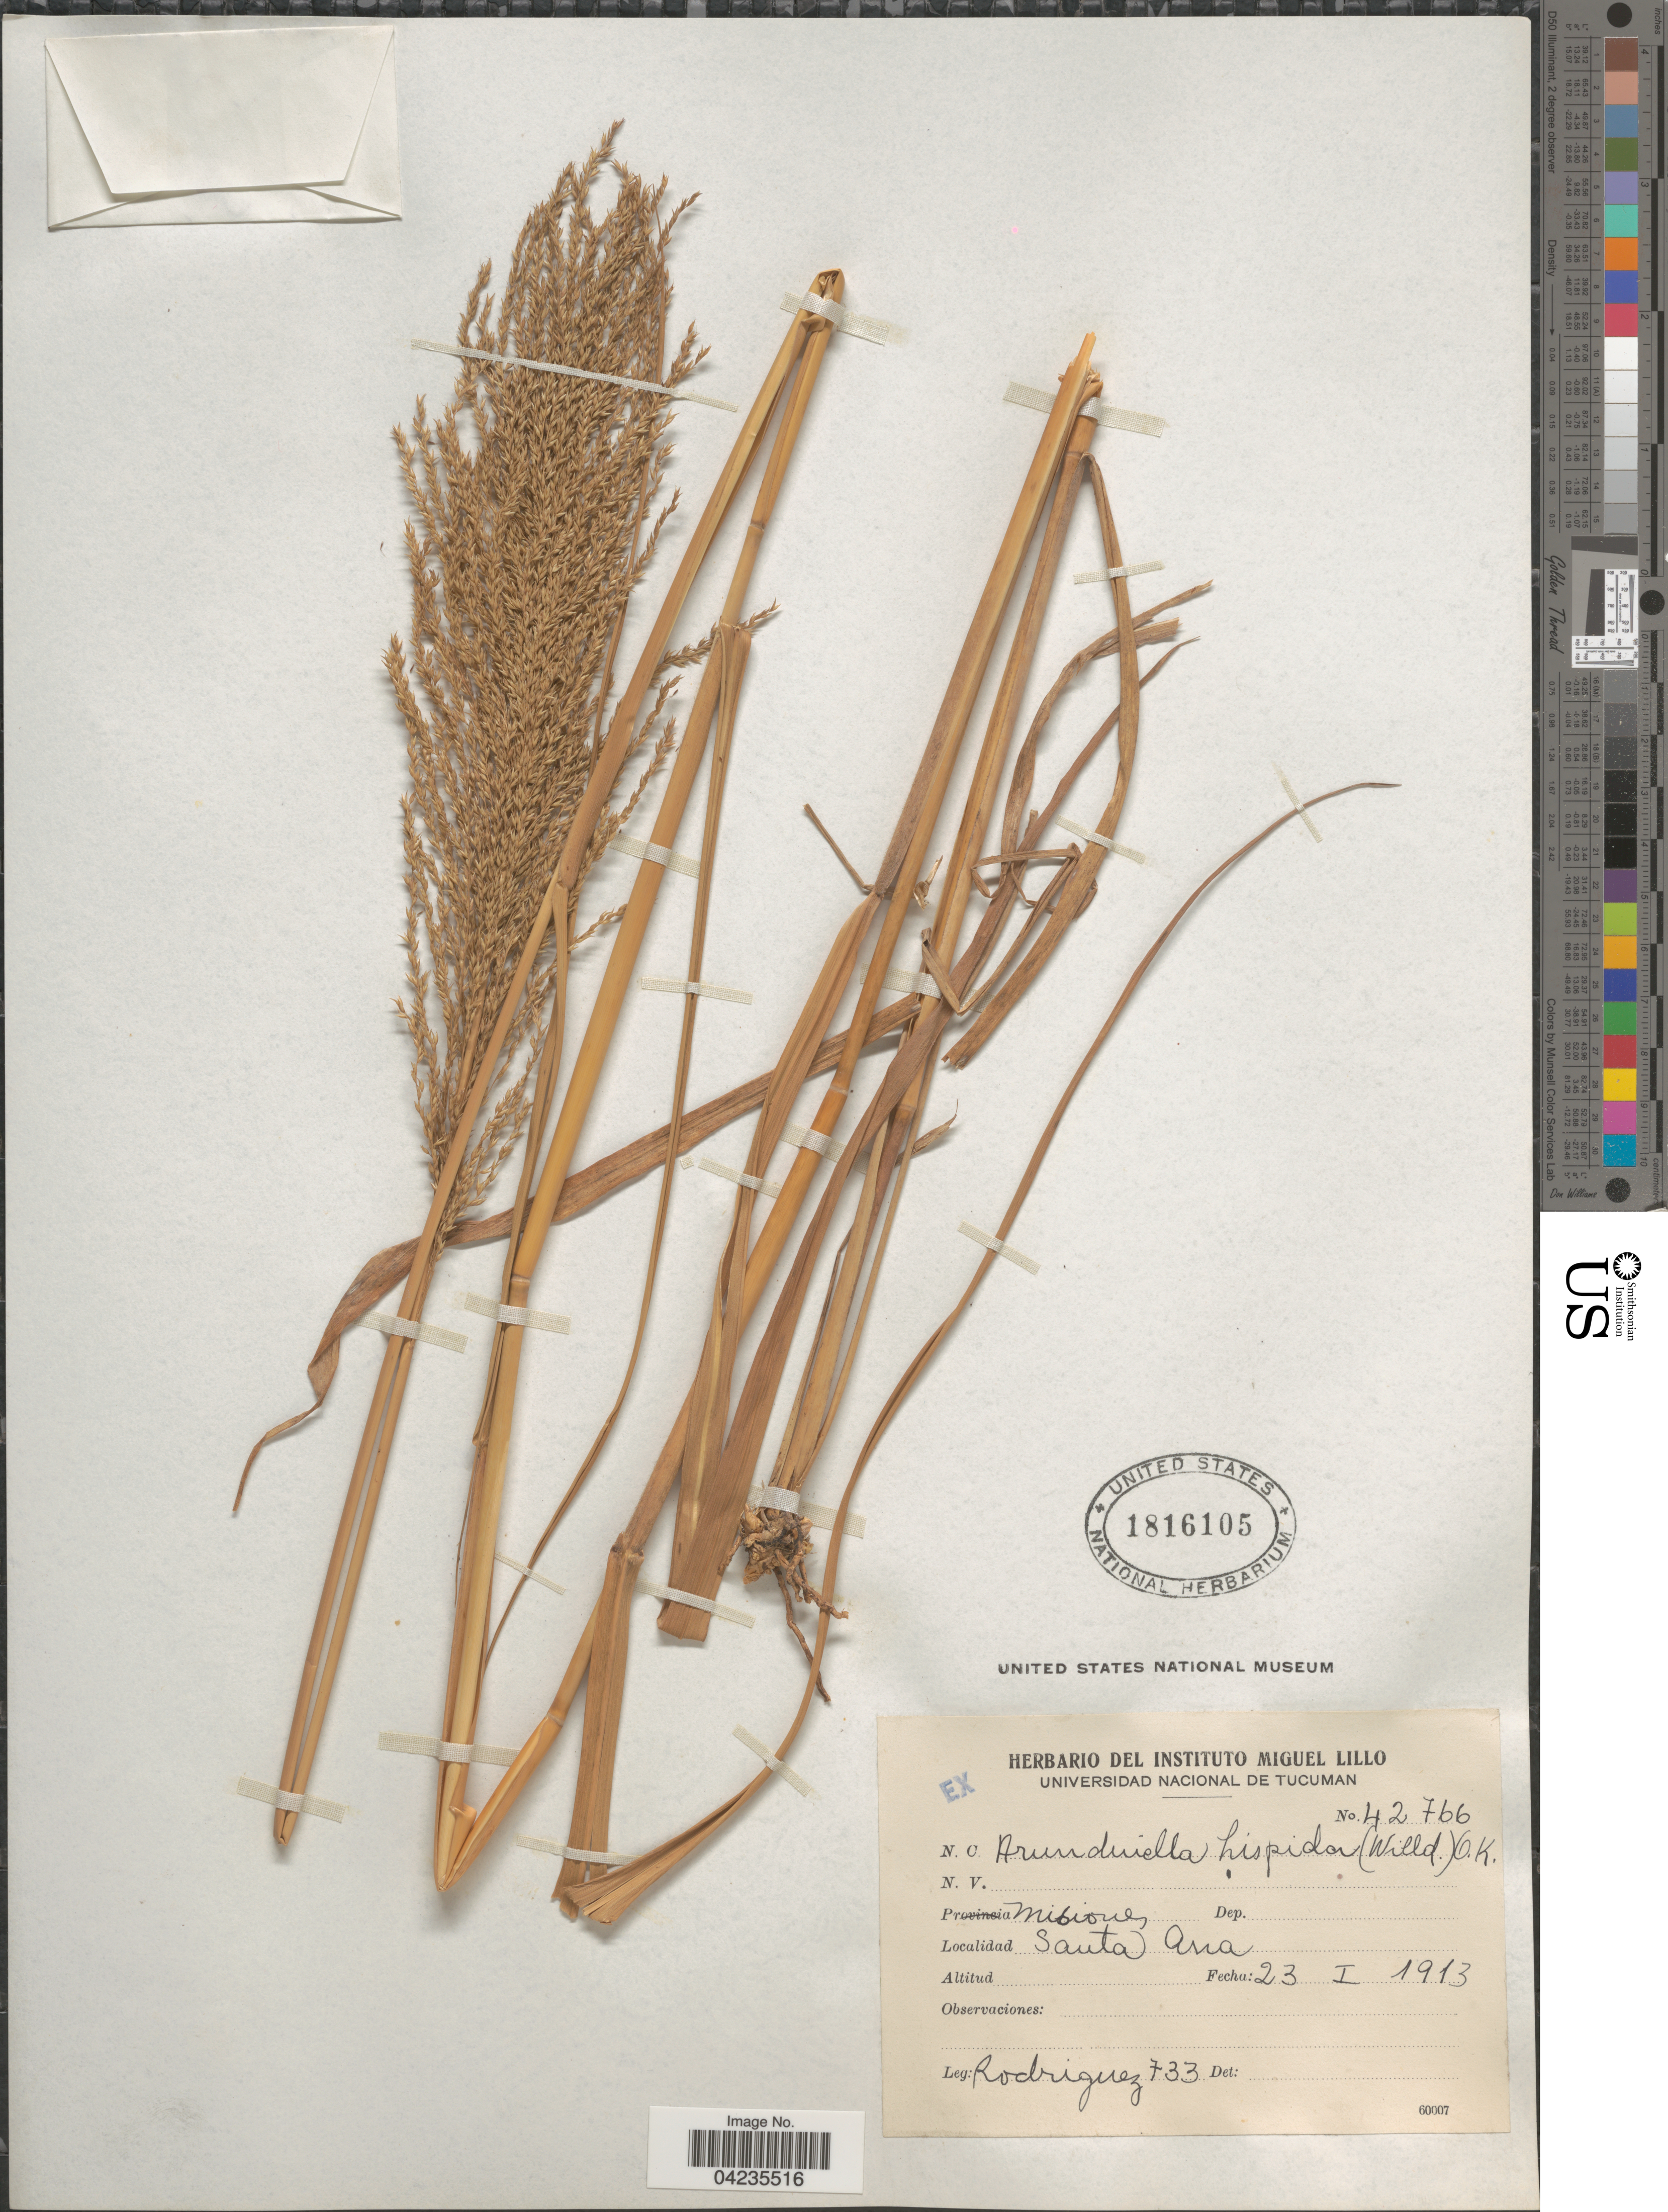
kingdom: Plantae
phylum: Tracheophyta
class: Liliopsida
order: Poales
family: Poaceae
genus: Arundinella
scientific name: Arundinella hispida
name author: (Humb. & Bonpl. ex Willd.) Kuntze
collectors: Rodriguez, --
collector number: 733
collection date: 1913-01-23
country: Argentina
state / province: Misiones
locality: Misiones. Santa Ana.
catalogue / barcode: US 1816105